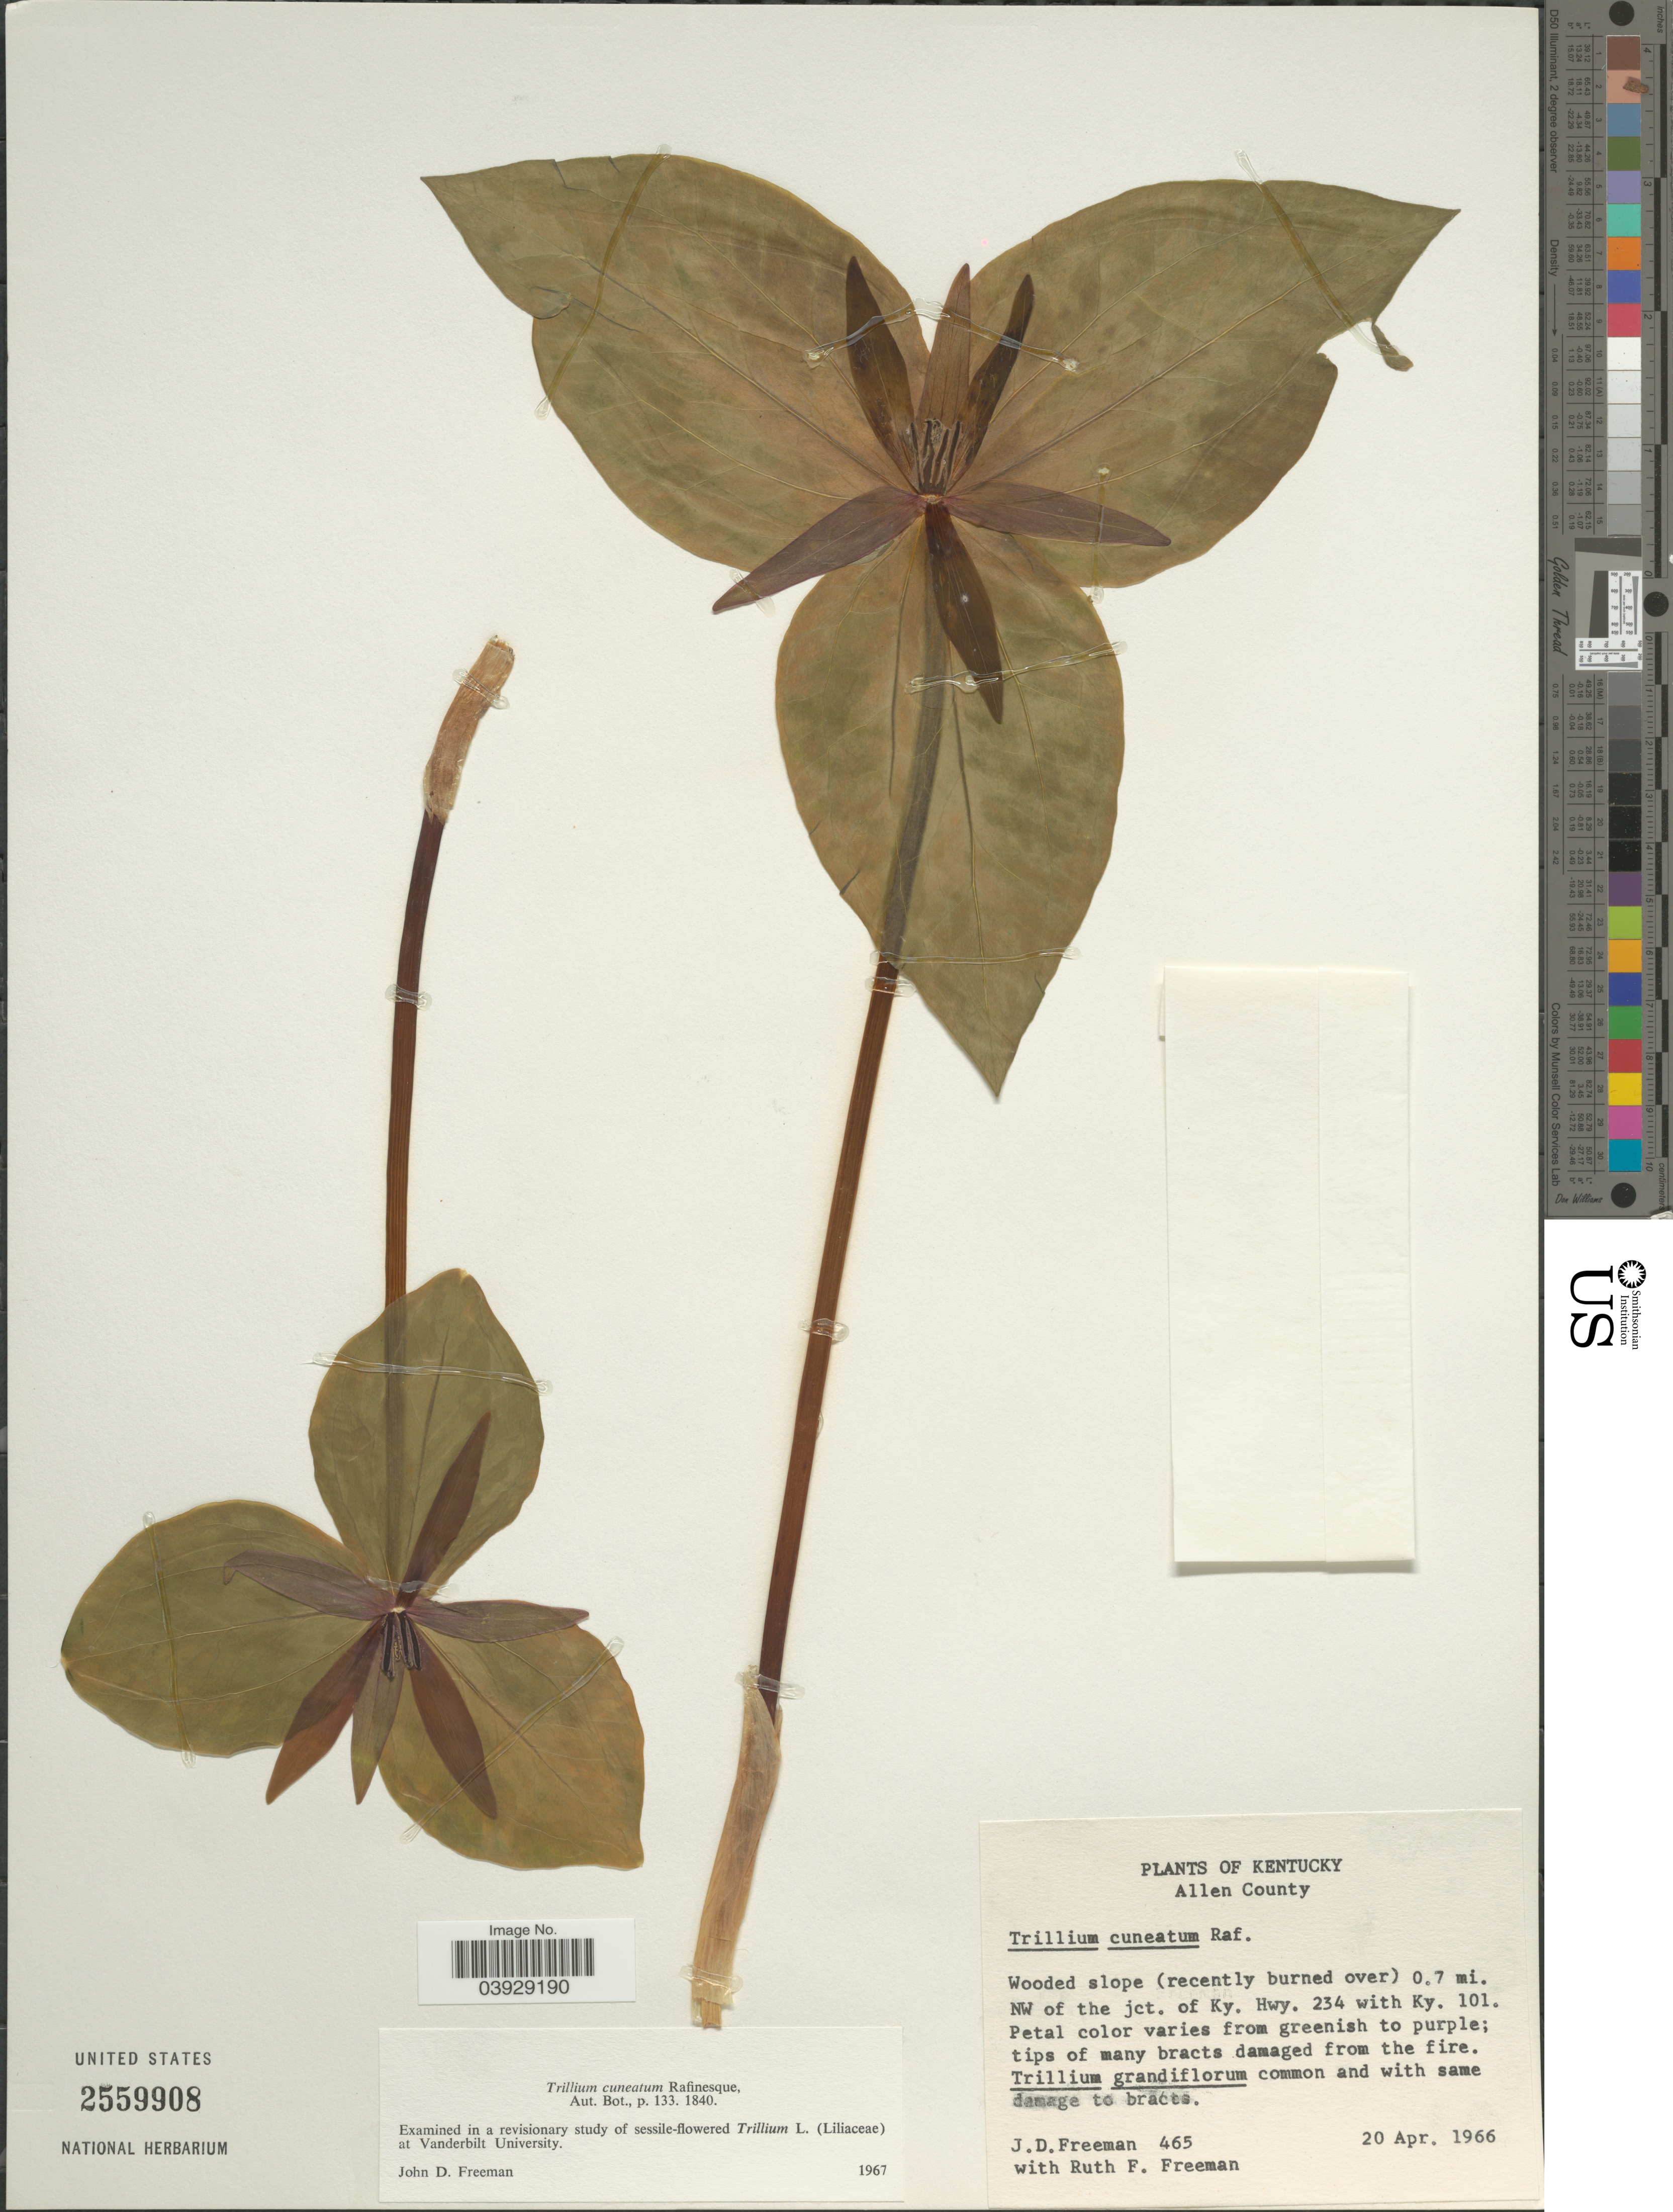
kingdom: Plantae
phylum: Tracheophyta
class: Liliopsida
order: Liliales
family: Melanthiaceae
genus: Trillium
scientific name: Trillium cuneatum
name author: Raf.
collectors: J. Freeman & R. Freeman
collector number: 465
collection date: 1966-04-20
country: United States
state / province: Kentucky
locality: Allen County. Wooded slope (recently burned over) 0.7 mi. NW of the jct. of Ky. Hwy. 234 with Ky. 101.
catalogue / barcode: US 2559908